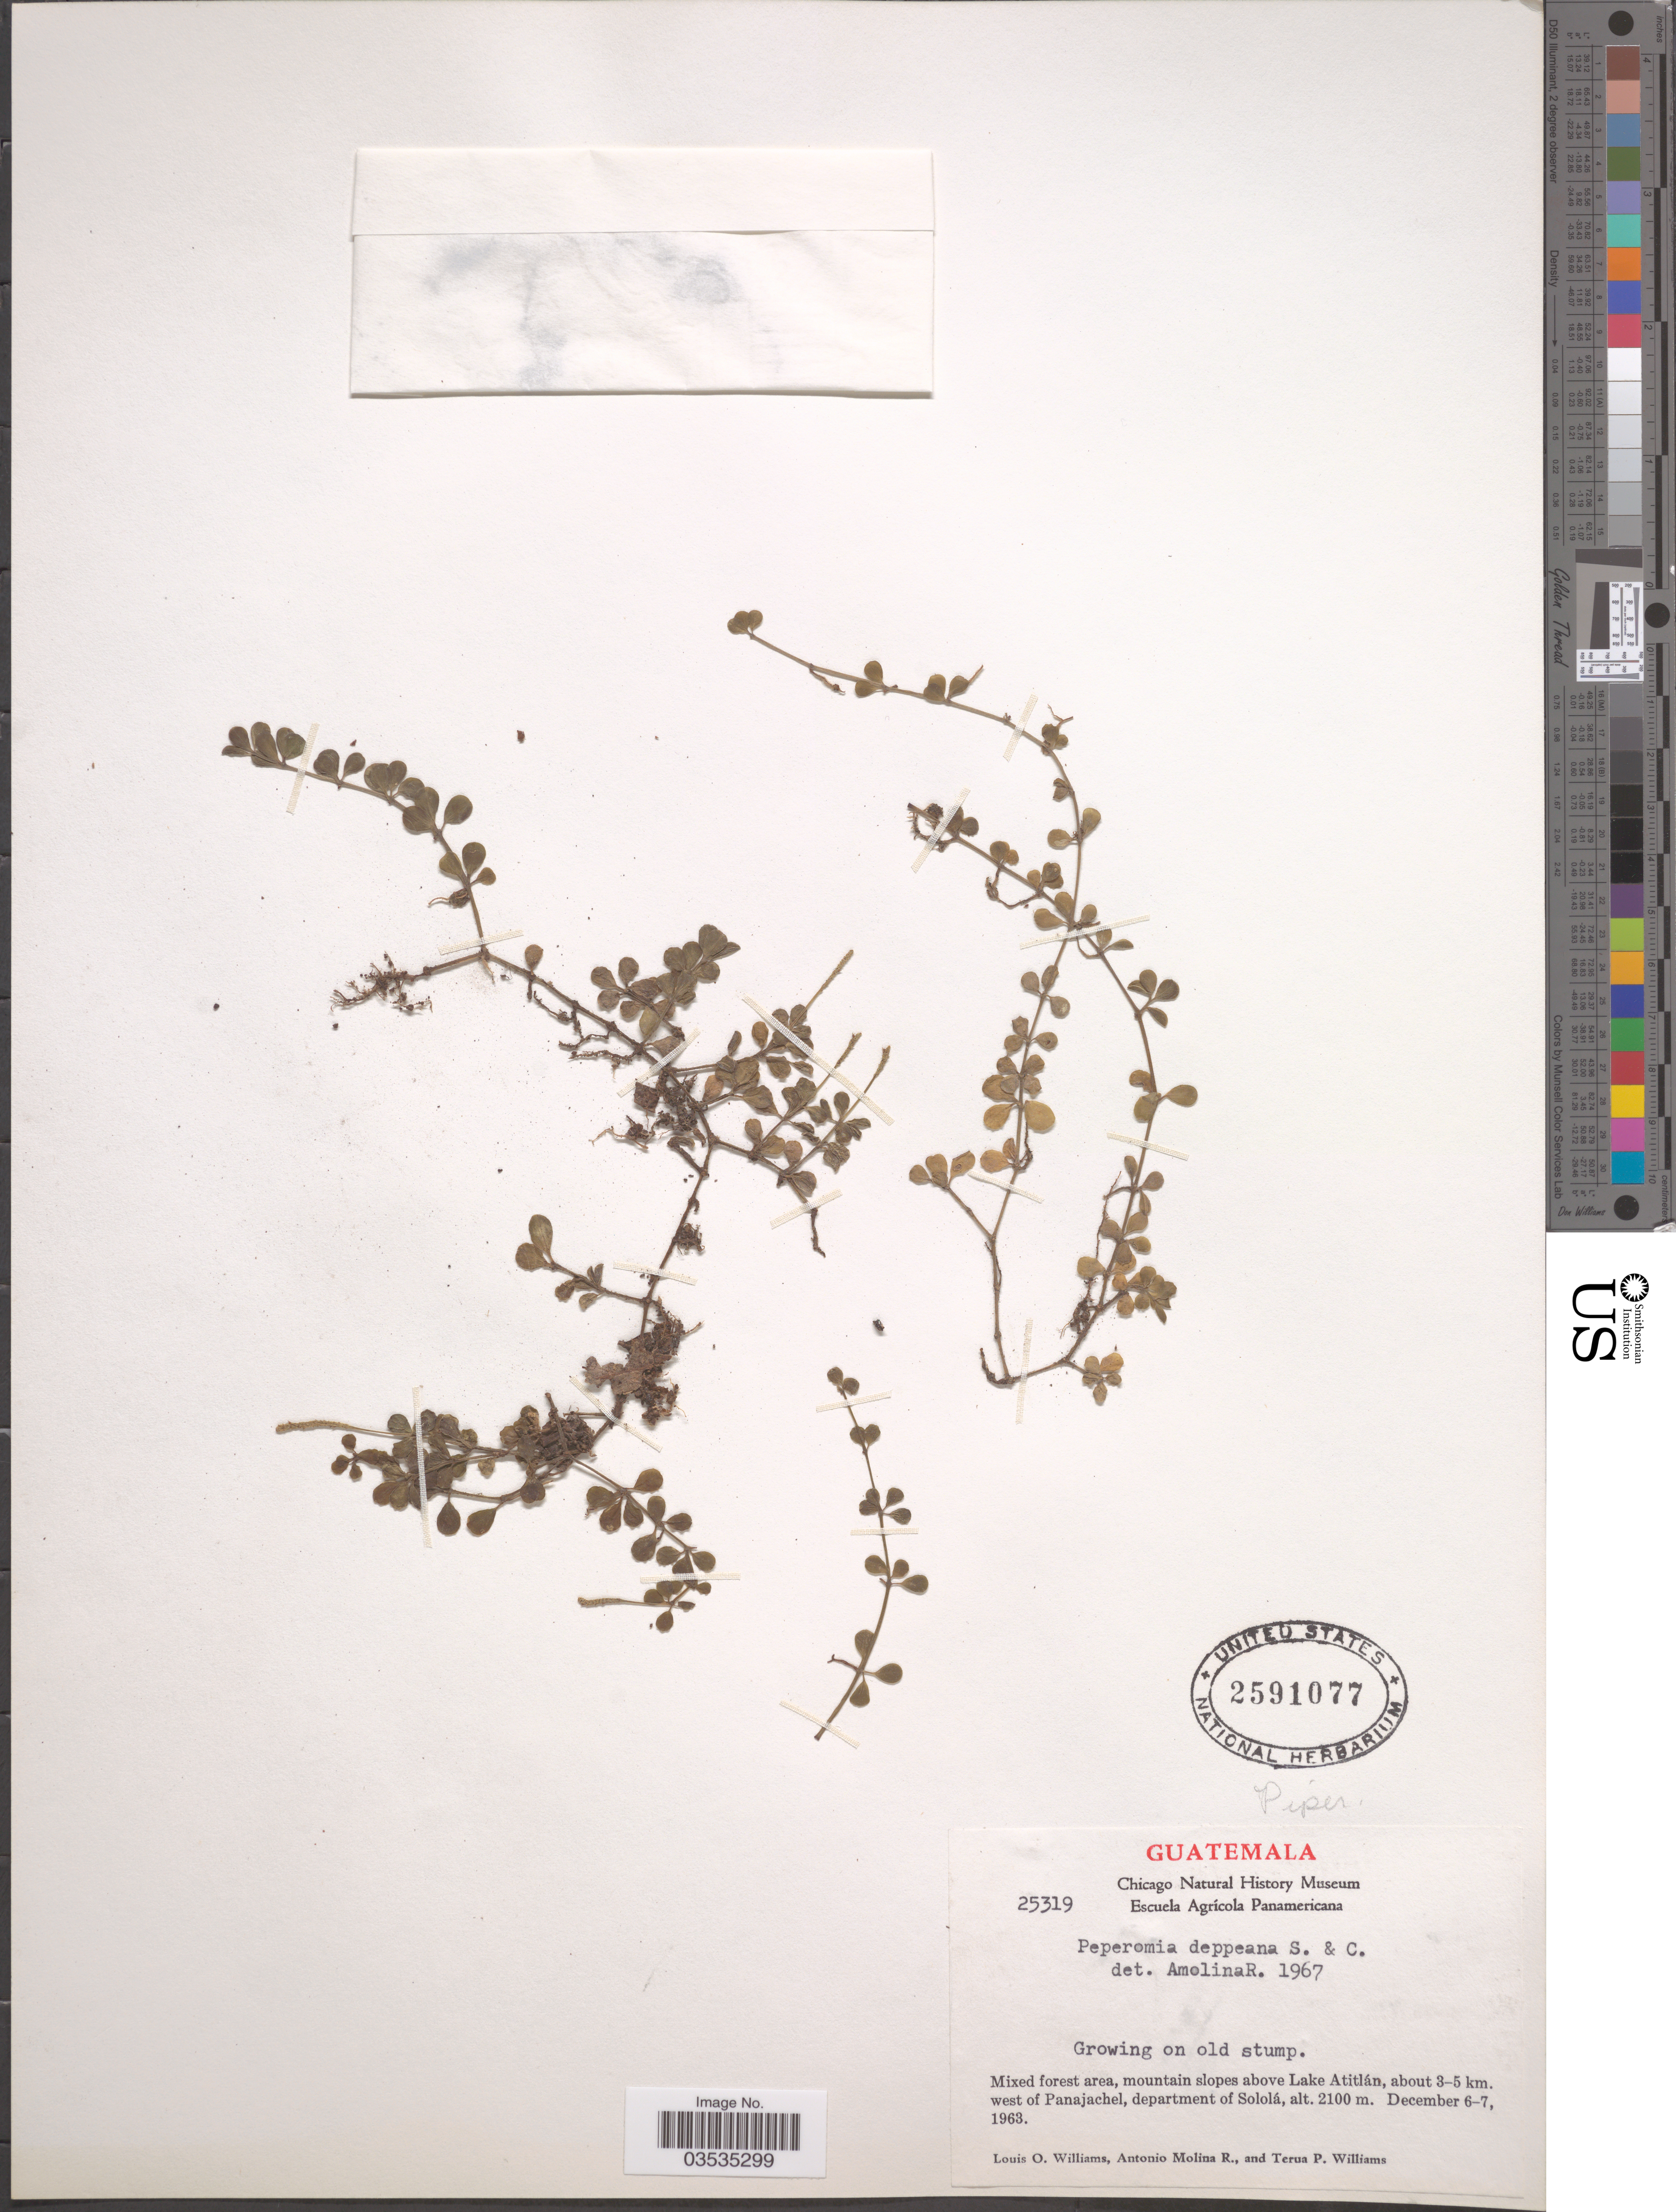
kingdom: Plantae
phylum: Tracheophyta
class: Magnoliopsida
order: Piperales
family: Piperaceae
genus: Peperomia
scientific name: Peperomia deppeana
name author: Schltdl. & Cham.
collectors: L. O. Williams, A. Molina R. & T. Williams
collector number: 25319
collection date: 1963-12-06/1963-12-07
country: Guatemala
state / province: Solola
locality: Mixed forest area, mountain slopes above Lake Atitlán, about 3-5 km. west of Panajachel, department of Sololá.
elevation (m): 2100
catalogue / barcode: US 2591077